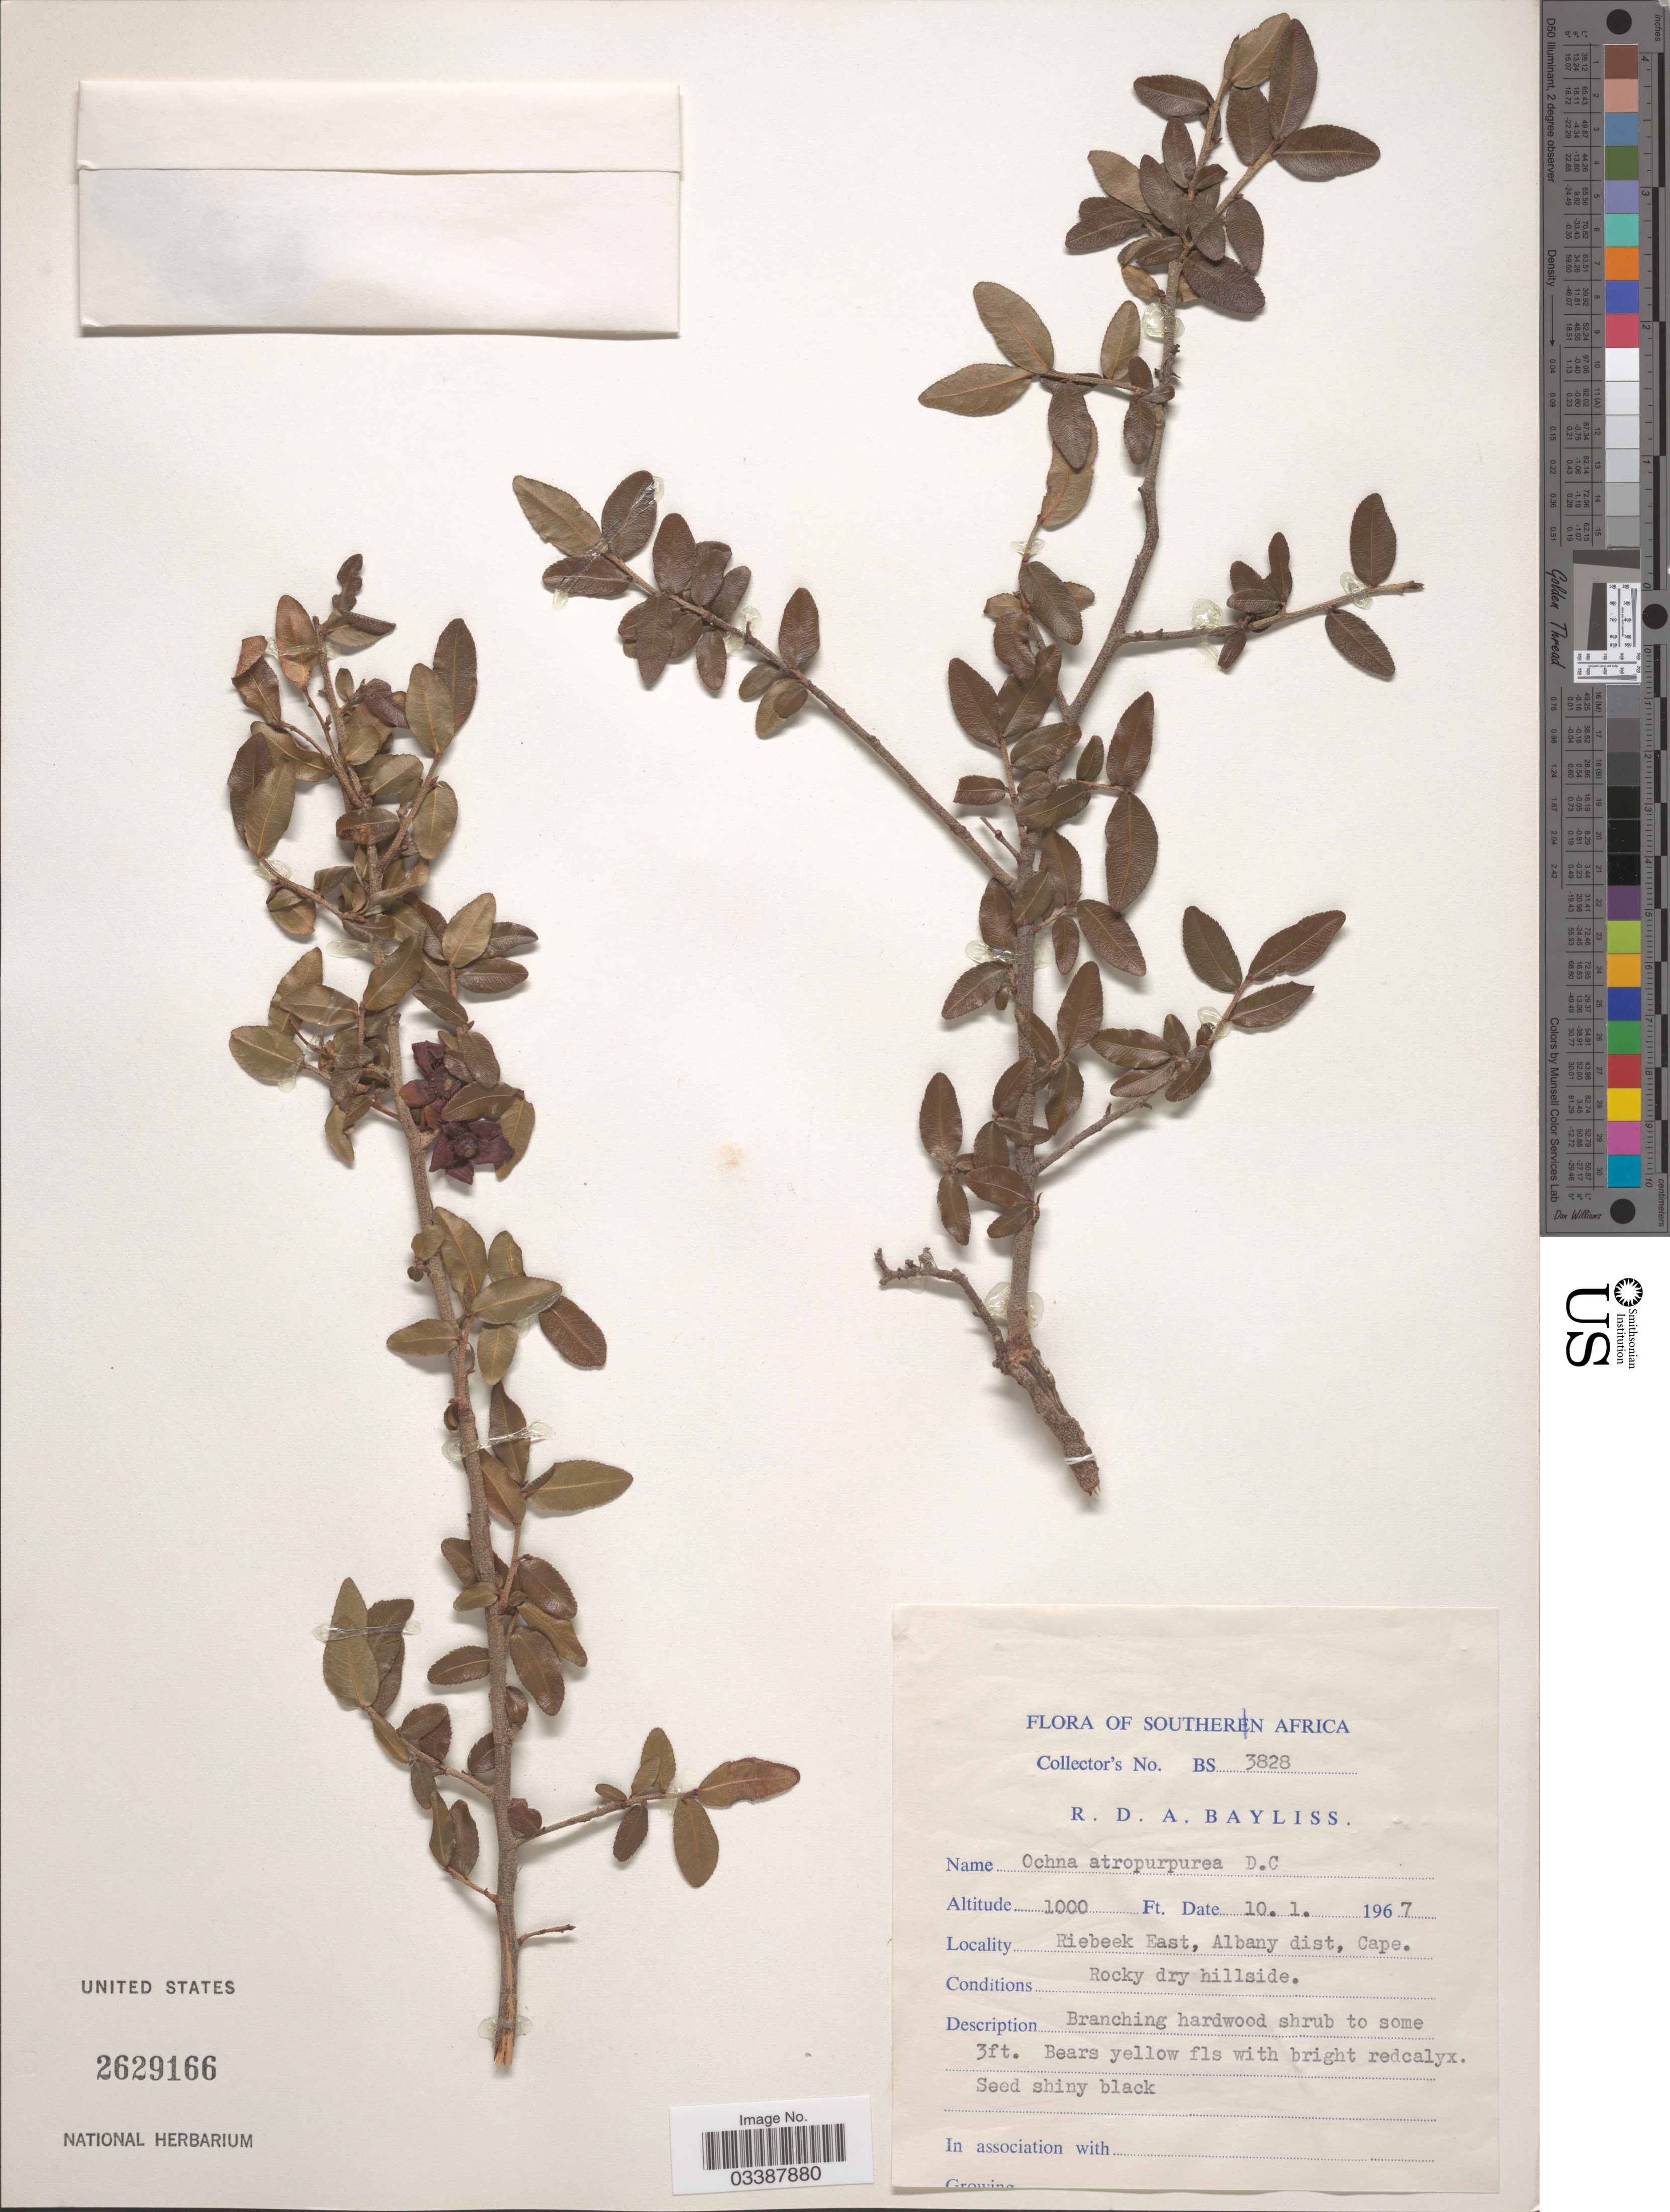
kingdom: Plantae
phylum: Tracheophyta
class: Magnoliopsida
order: Malpighiales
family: Ochnaceae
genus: Ochna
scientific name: Ochna atropurpurea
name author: DC.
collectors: R. Bayliss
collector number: BS 3828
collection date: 1967-01-10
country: South Africa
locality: Southern Africa. Riebeek East, Albany dist, Cape.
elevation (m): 305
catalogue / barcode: US 2629166